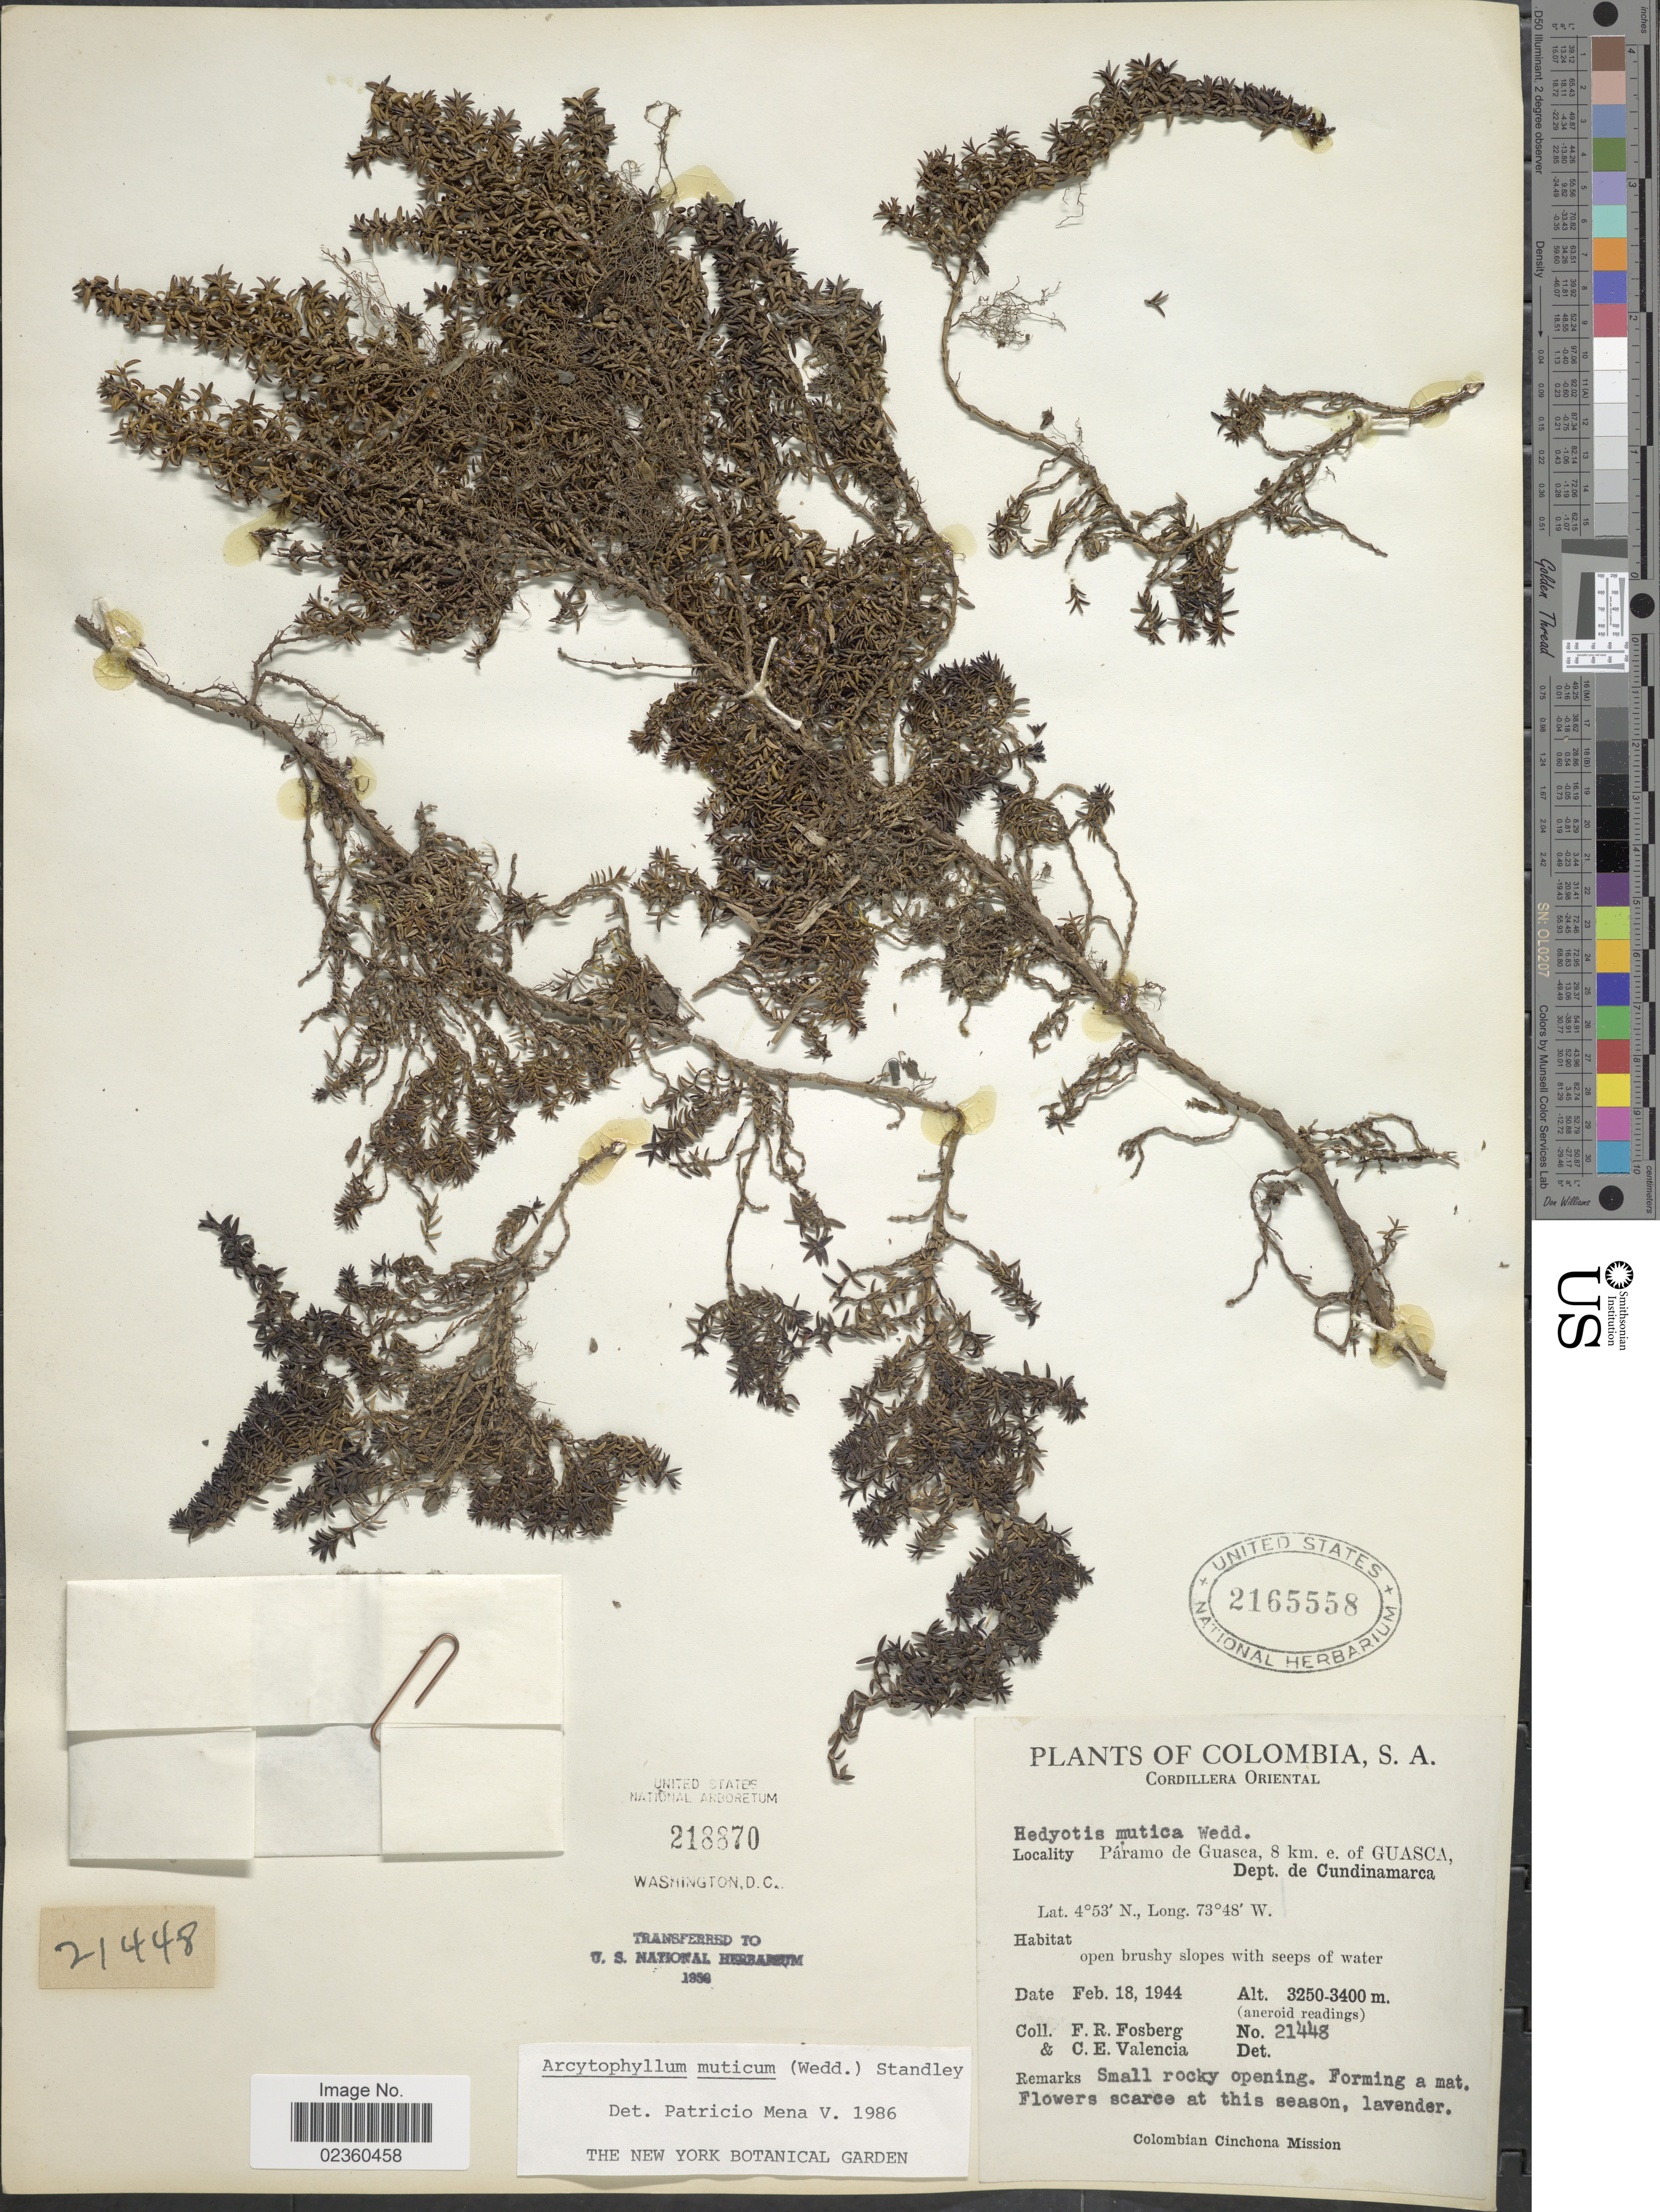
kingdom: Plantae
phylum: Tracheophyta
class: Magnoliopsida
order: Gentianales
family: Rubiaceae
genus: Arcytophyllum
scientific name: Arcytophyllum muticum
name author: (Wedd.) Standl.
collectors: F. R. Fosberg & C. Valencia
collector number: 21448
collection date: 1944-02-18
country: Colombia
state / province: Cundinamarca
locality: Cordillera Oriental, Páramo de Guasca, 8 km e. of Guasca, Dept. de Cundinamarca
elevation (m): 3250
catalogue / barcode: US 2165558